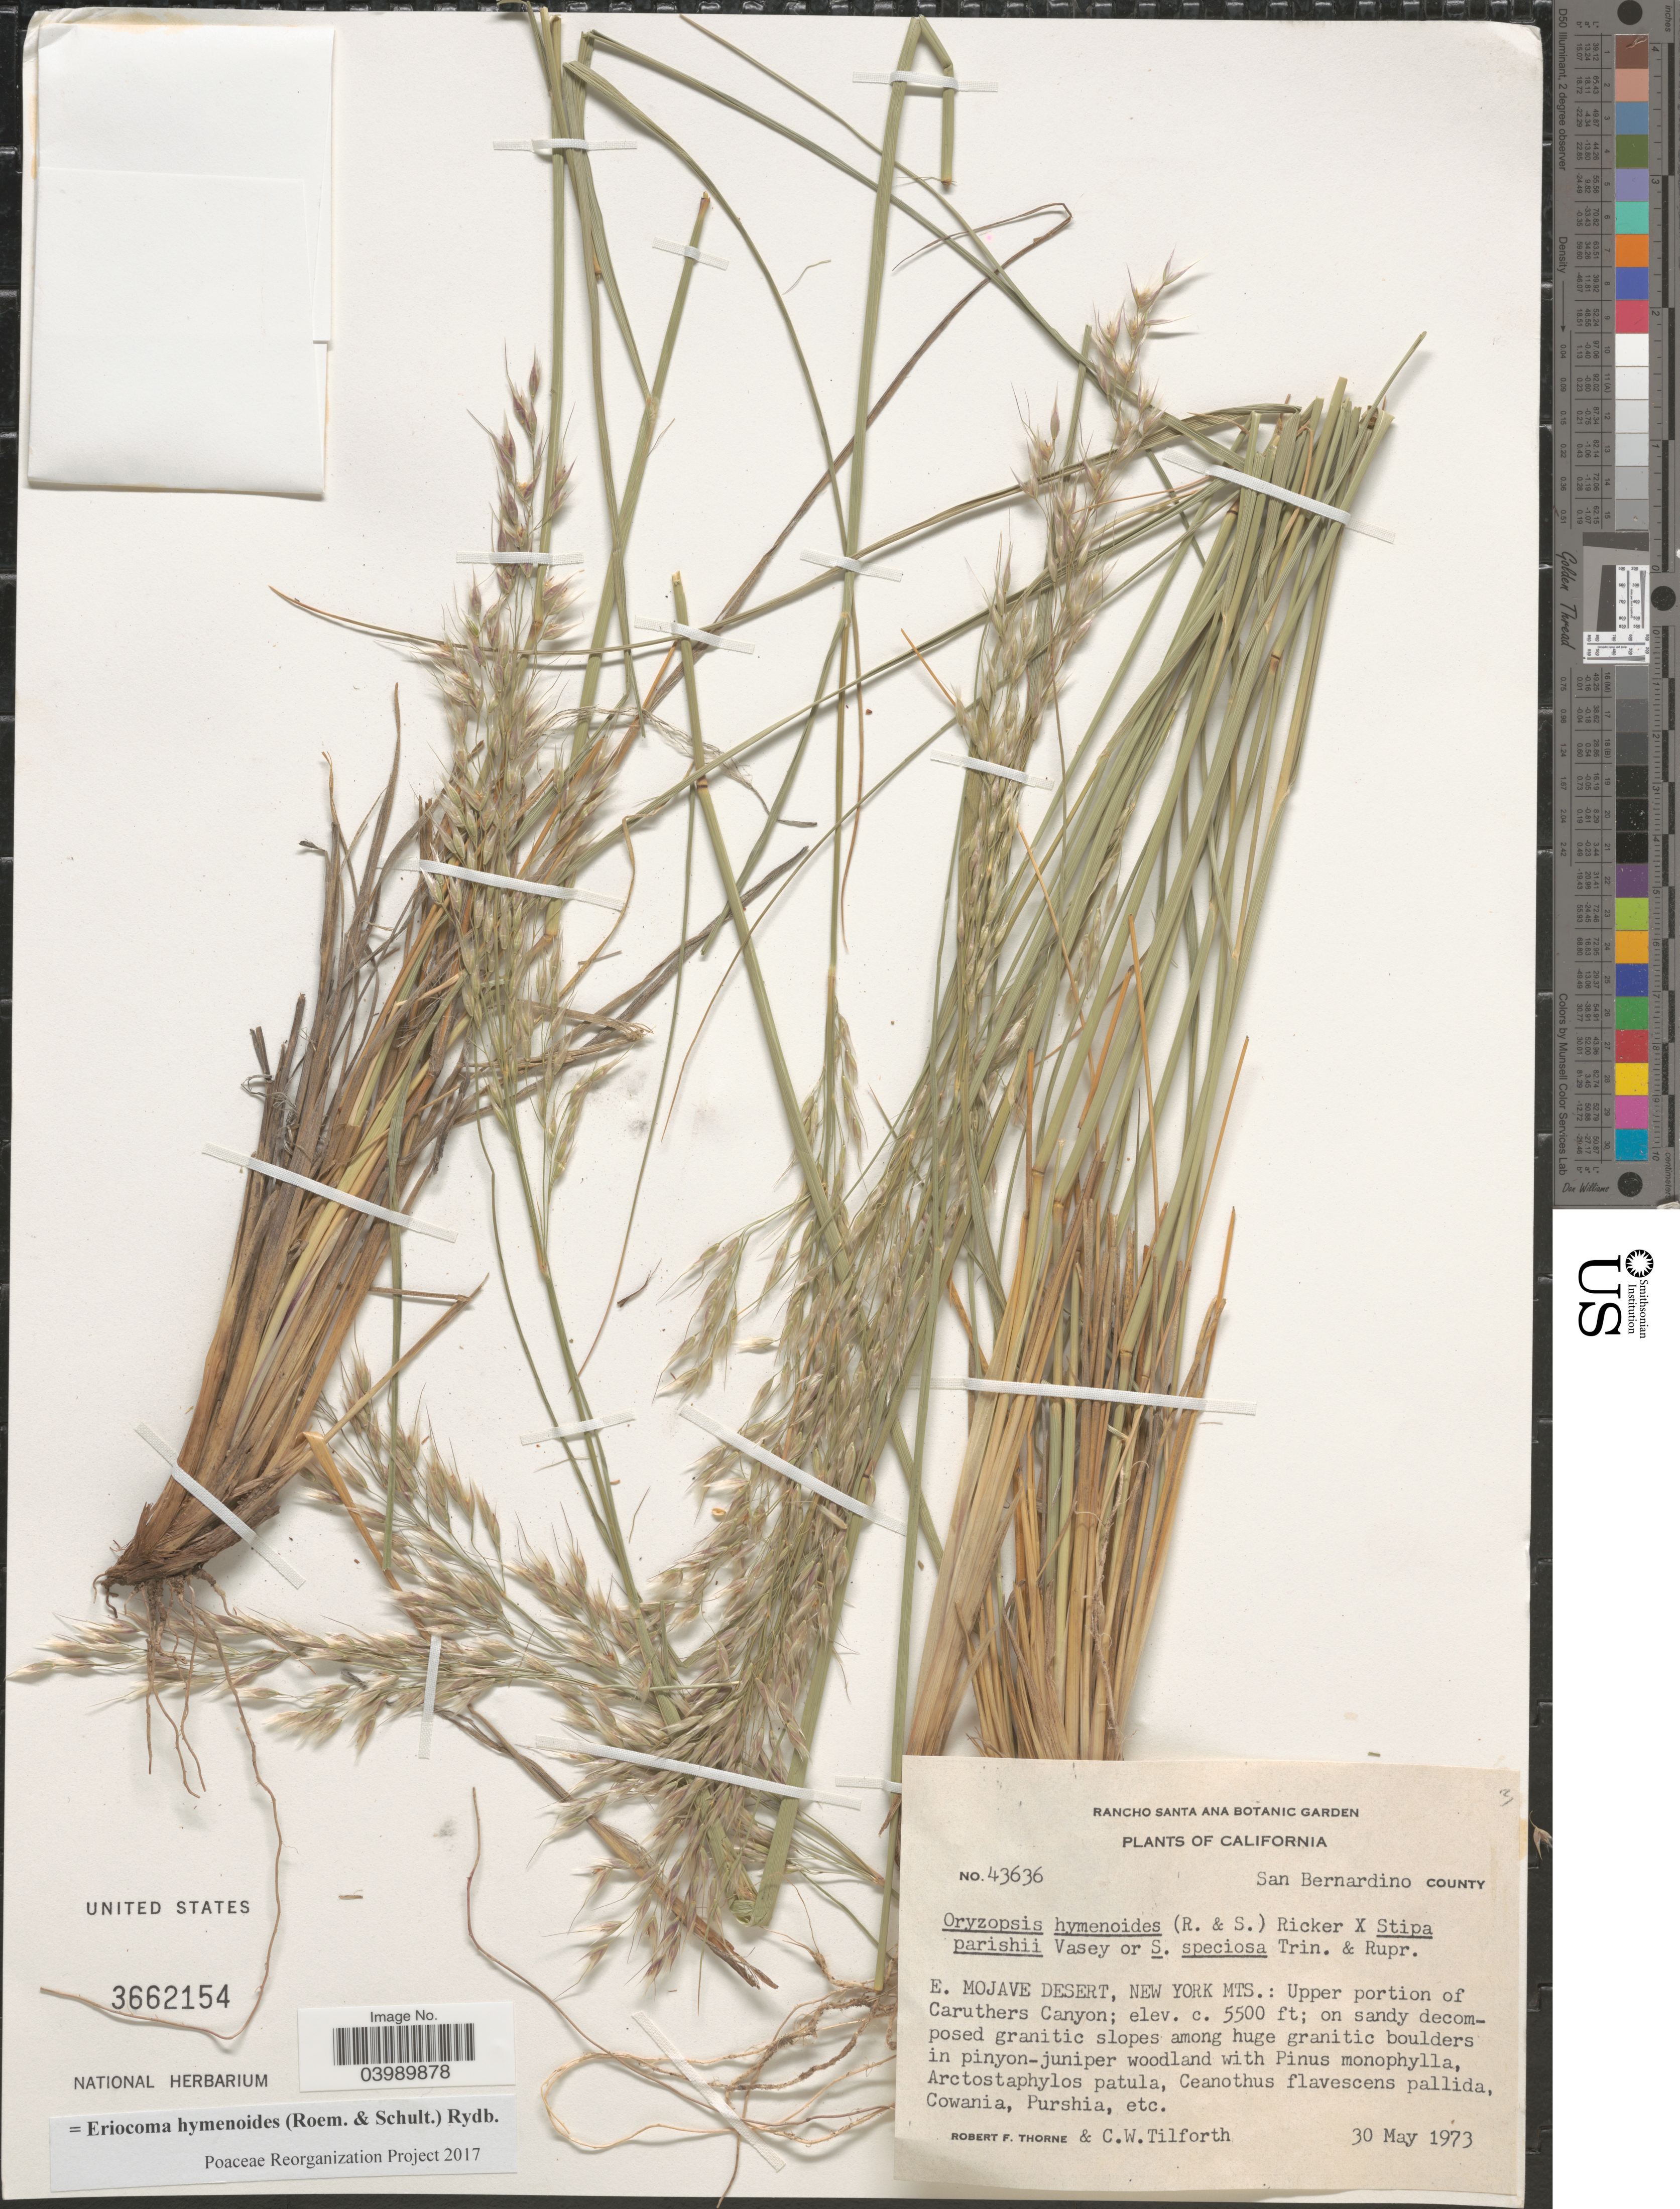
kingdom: Plantae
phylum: Tracheophyta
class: Liliopsida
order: Poales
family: Poaceae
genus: Eriocoma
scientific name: Eriocoma hymenoides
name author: (Roem. & Schult.) Rydb.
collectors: R. F. Thorne & C. Tilforth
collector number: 43636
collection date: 1973-05-30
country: United States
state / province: California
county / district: San Bernardino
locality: San Bernardino County. E. Mojave Desert, New York Mts.: Upper portion of Caruthers Canyon.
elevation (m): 1676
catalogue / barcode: US 3662154